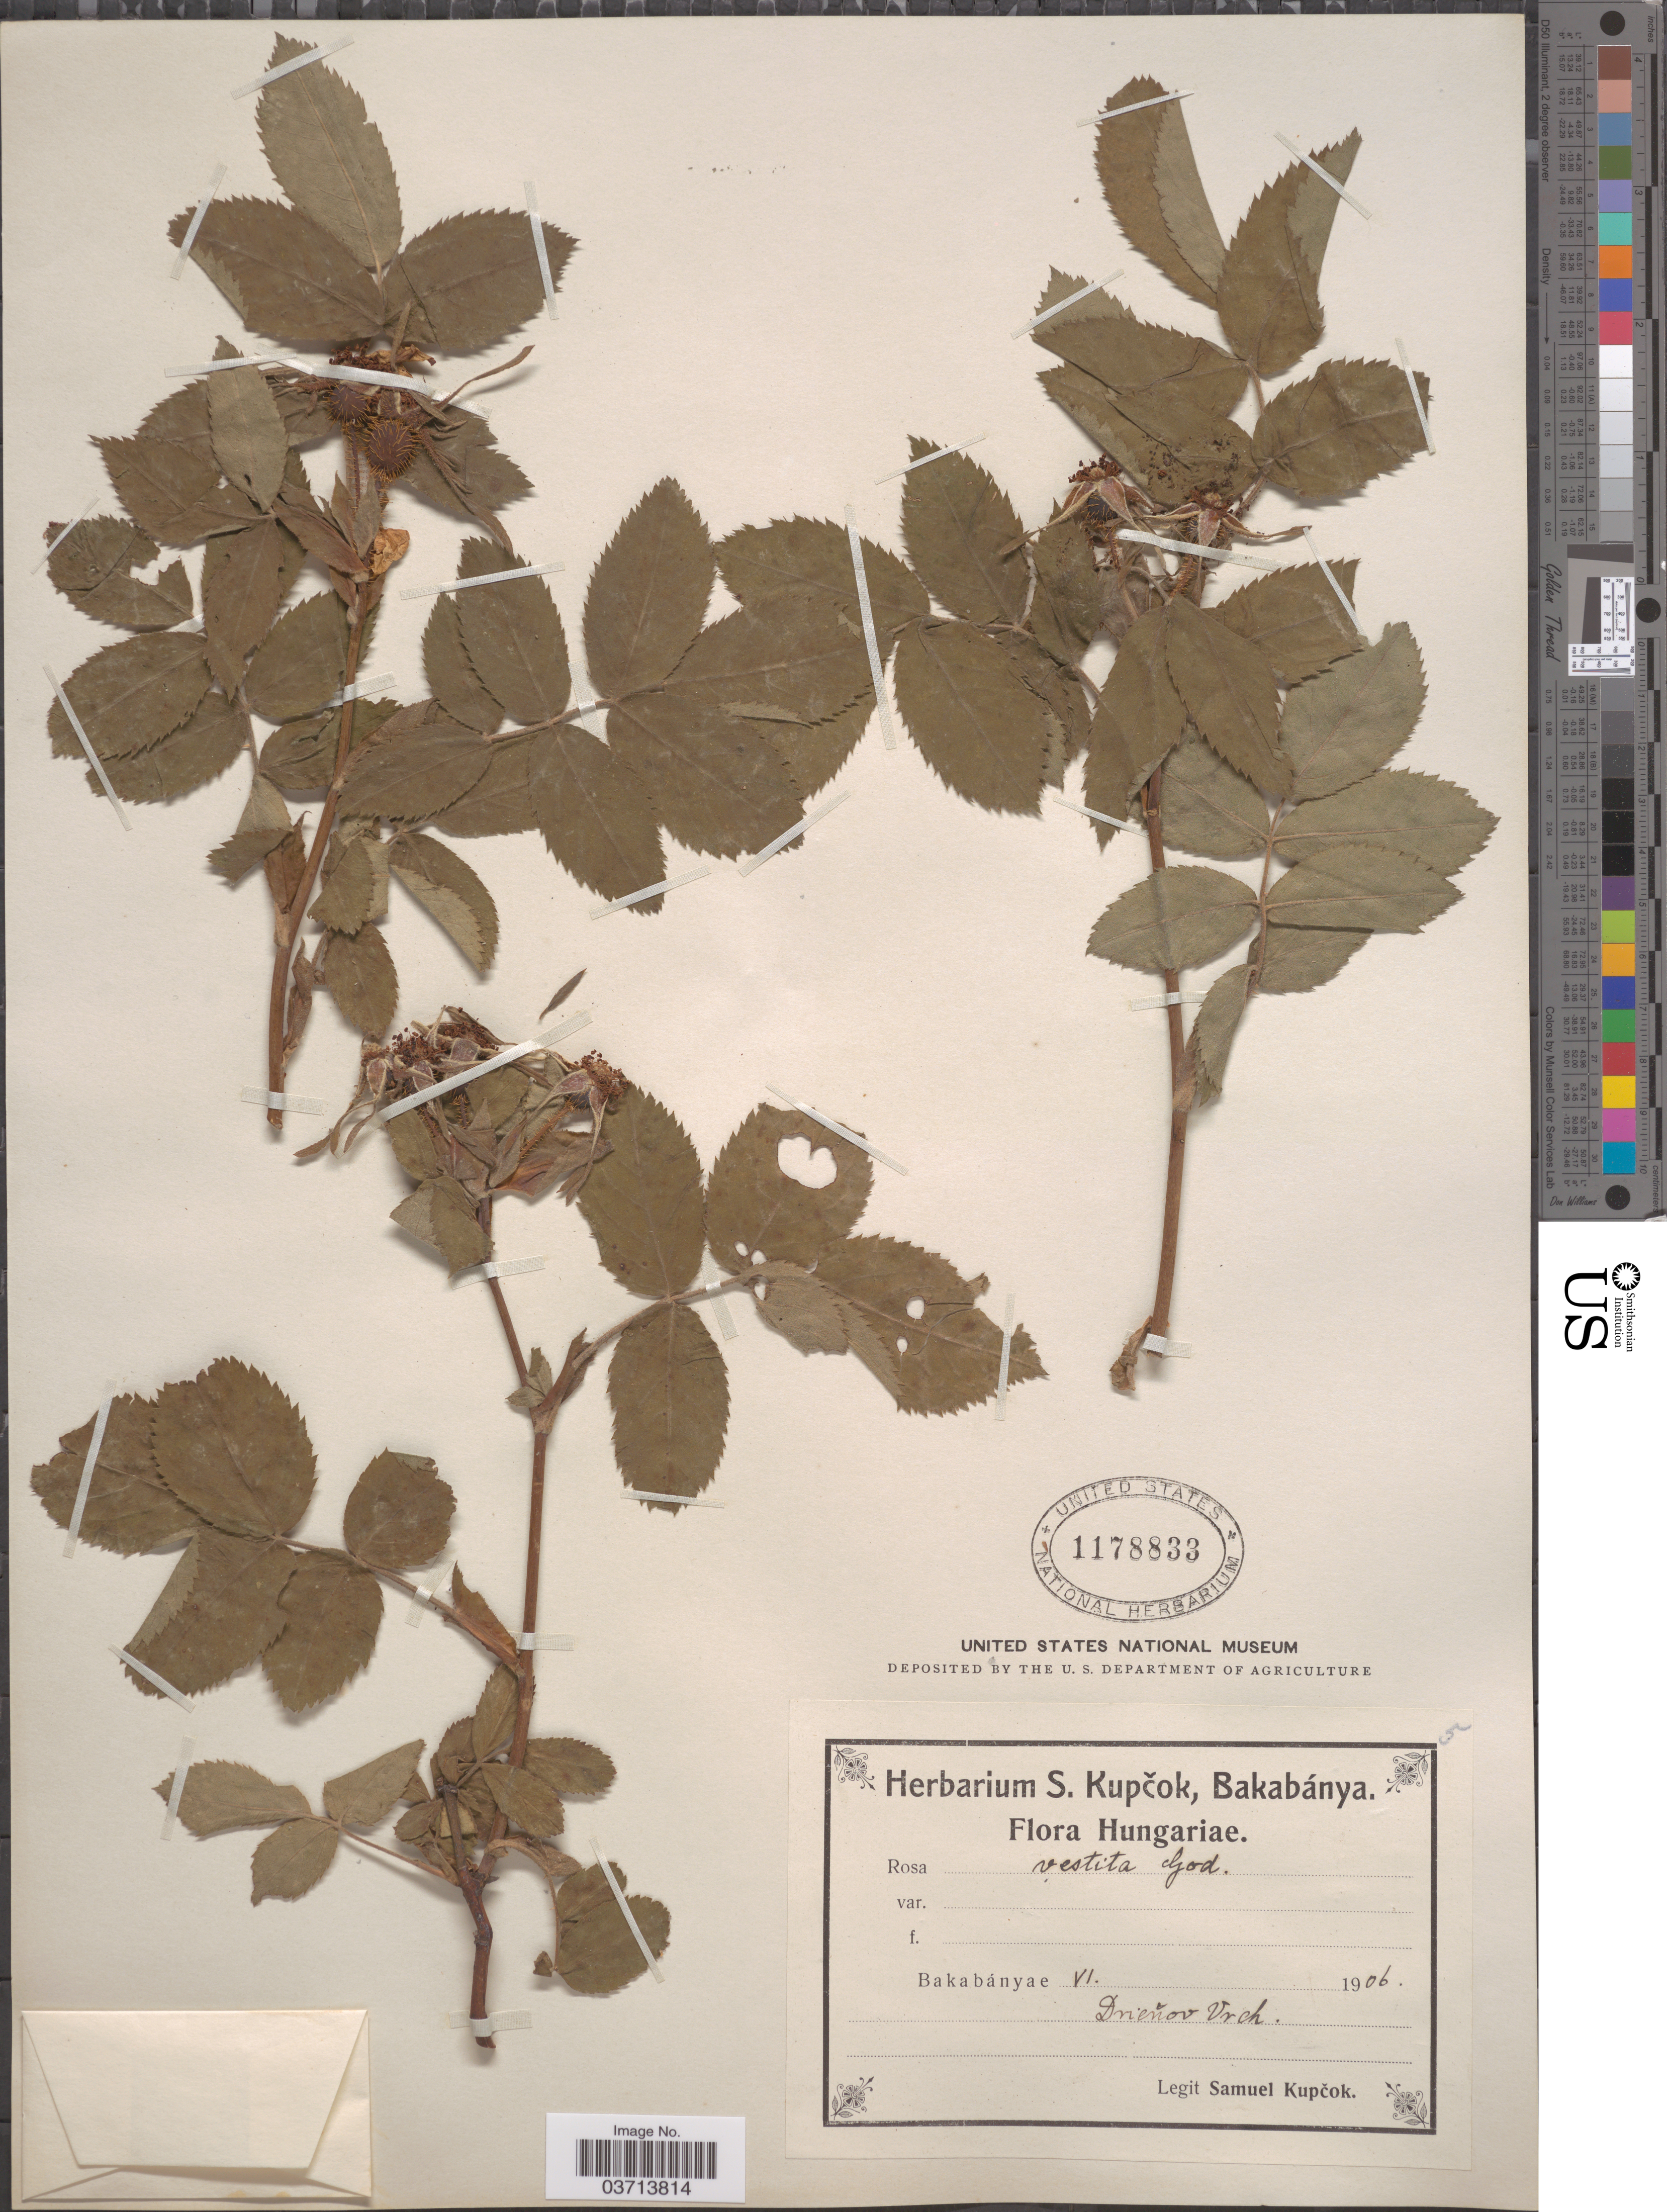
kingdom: Plantae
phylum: Tracheophyta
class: Magnoliopsida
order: Rosales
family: Rosaceae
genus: Rosa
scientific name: Rosa vestita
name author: Sternb.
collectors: S. Kupcok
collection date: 1906-06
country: Hungary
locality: Bakabányae. Drieňov Urch.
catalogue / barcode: US 1178833